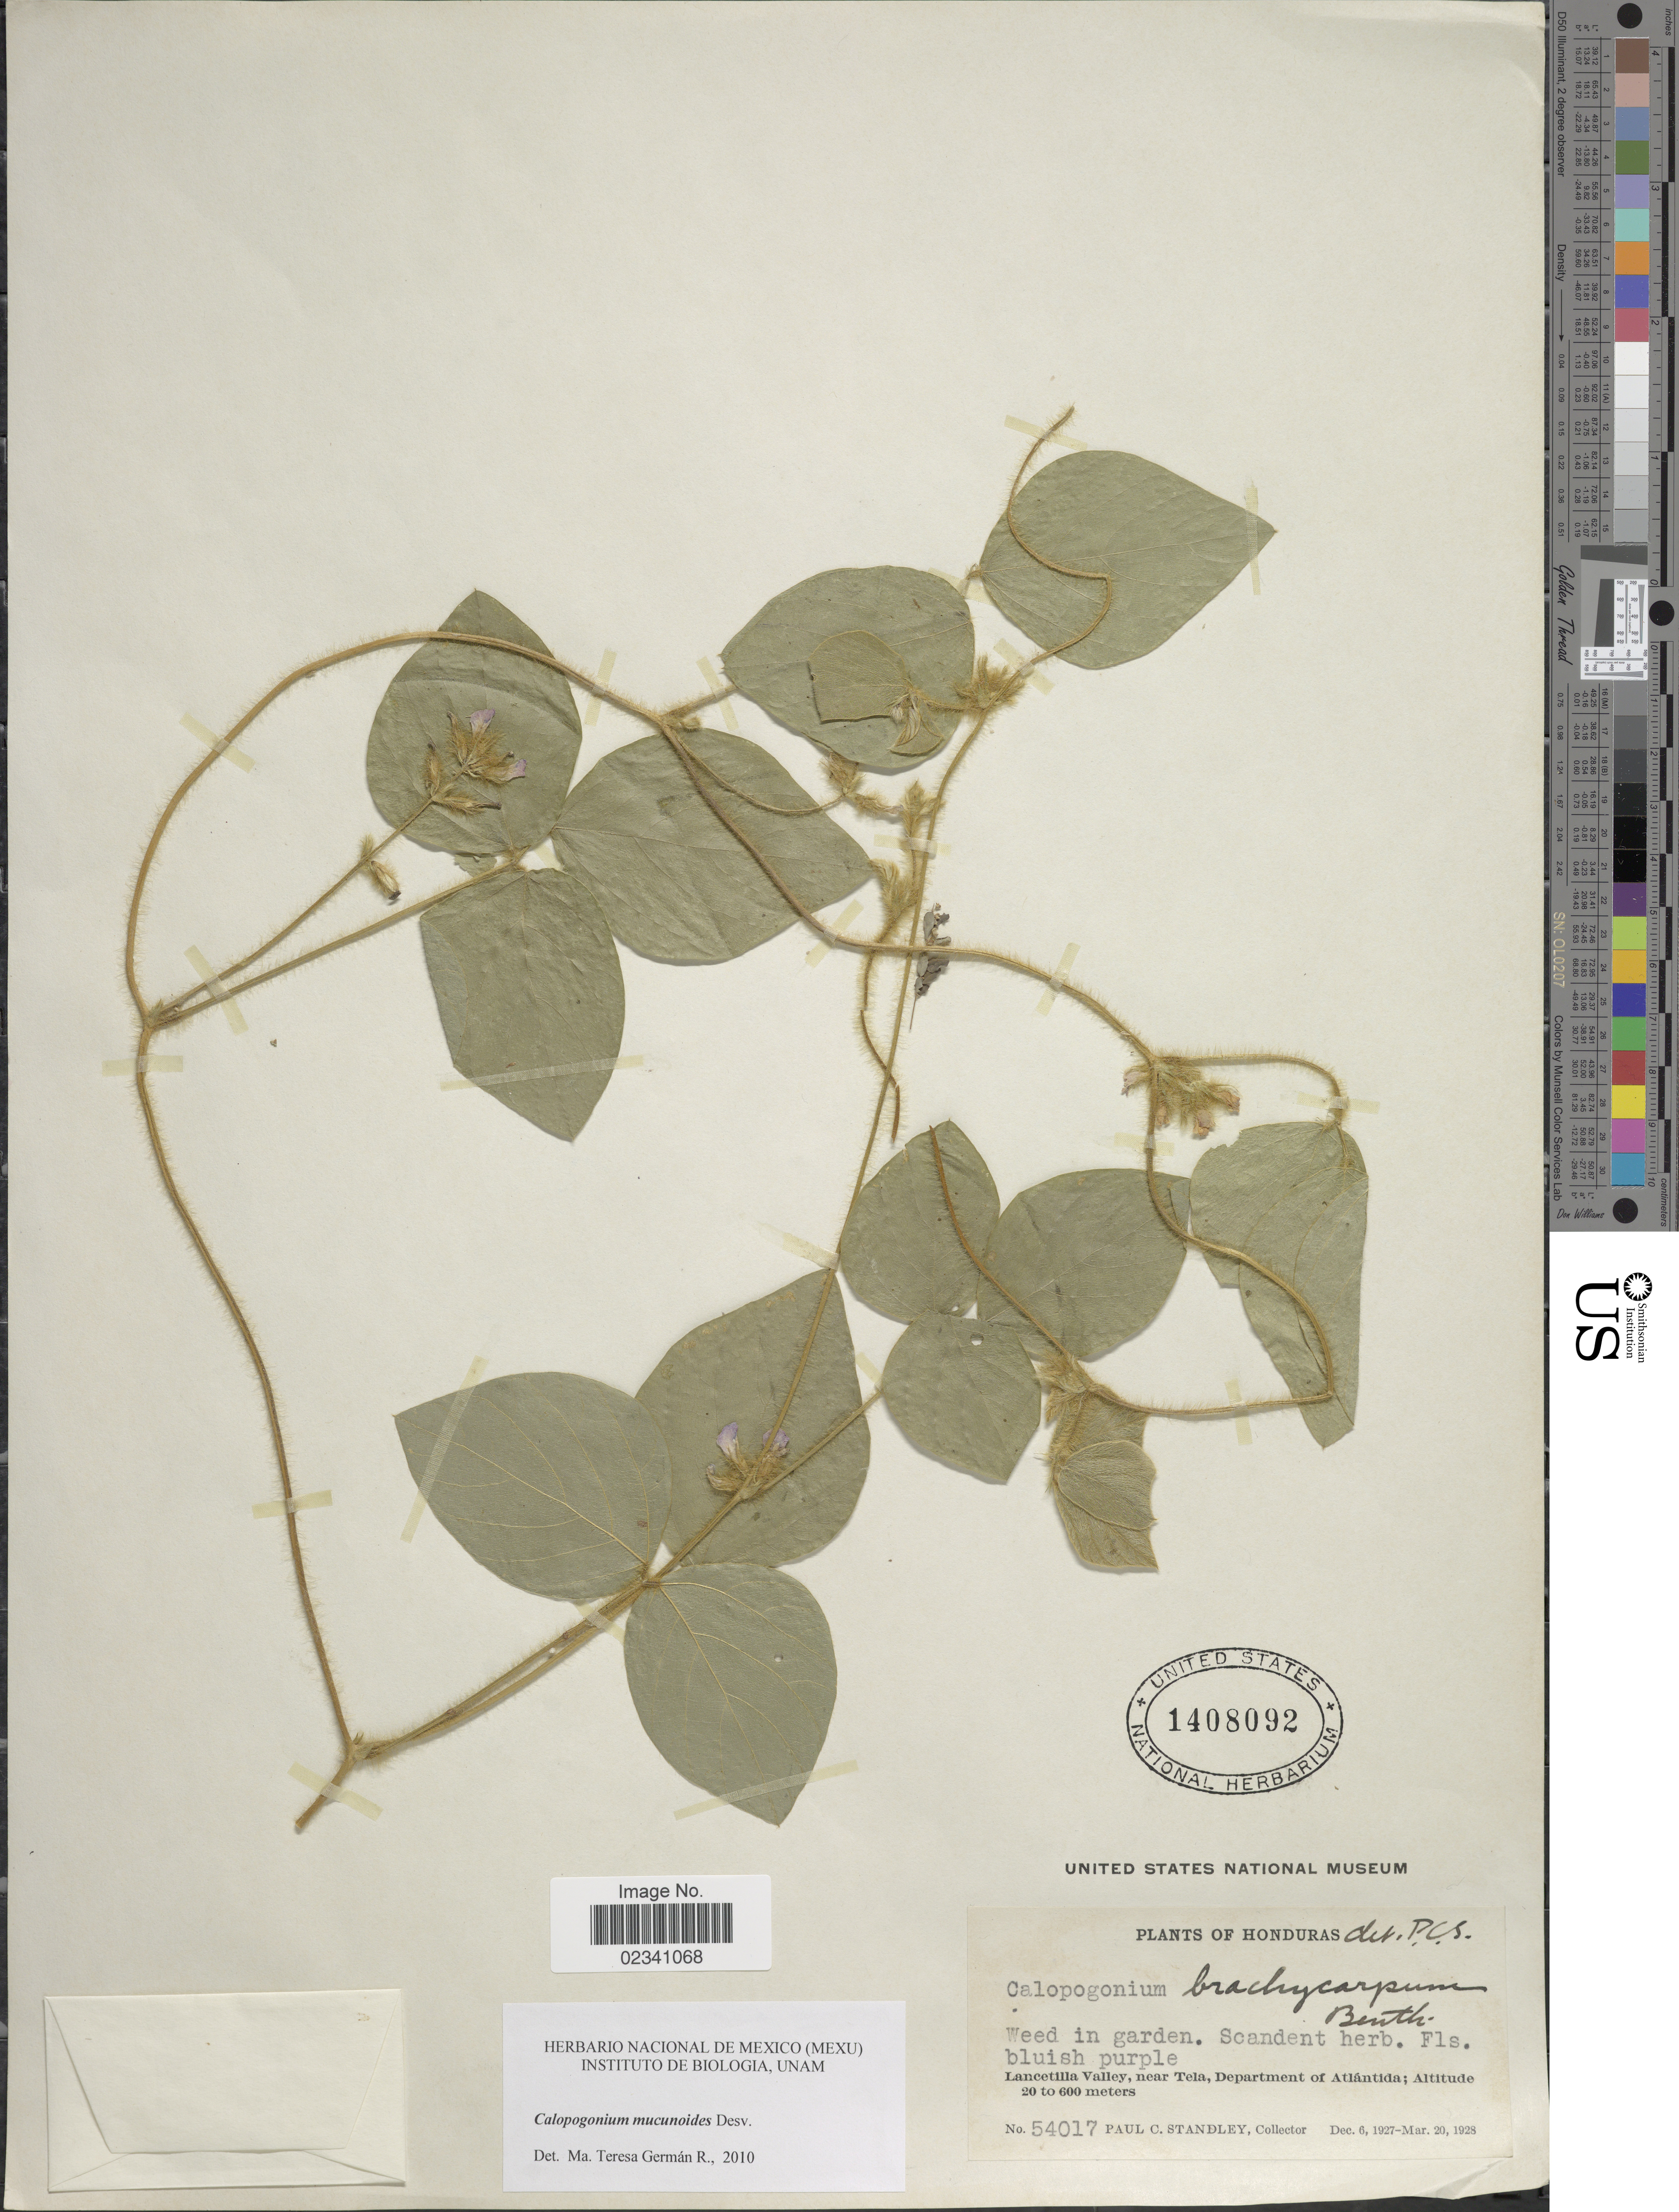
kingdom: Plantae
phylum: Tracheophyta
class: Magnoliopsida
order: Fabales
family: Fabaceae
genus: Calopogonium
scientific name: Calopogonium mucunoides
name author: Desv.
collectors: P. C. Standley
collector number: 54017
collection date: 1927-12-06/1928-03-20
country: Honduras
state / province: Atlántida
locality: Lancetilla Valley, near Tela, Departamento of Atlantida.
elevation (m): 20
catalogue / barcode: US 1408092